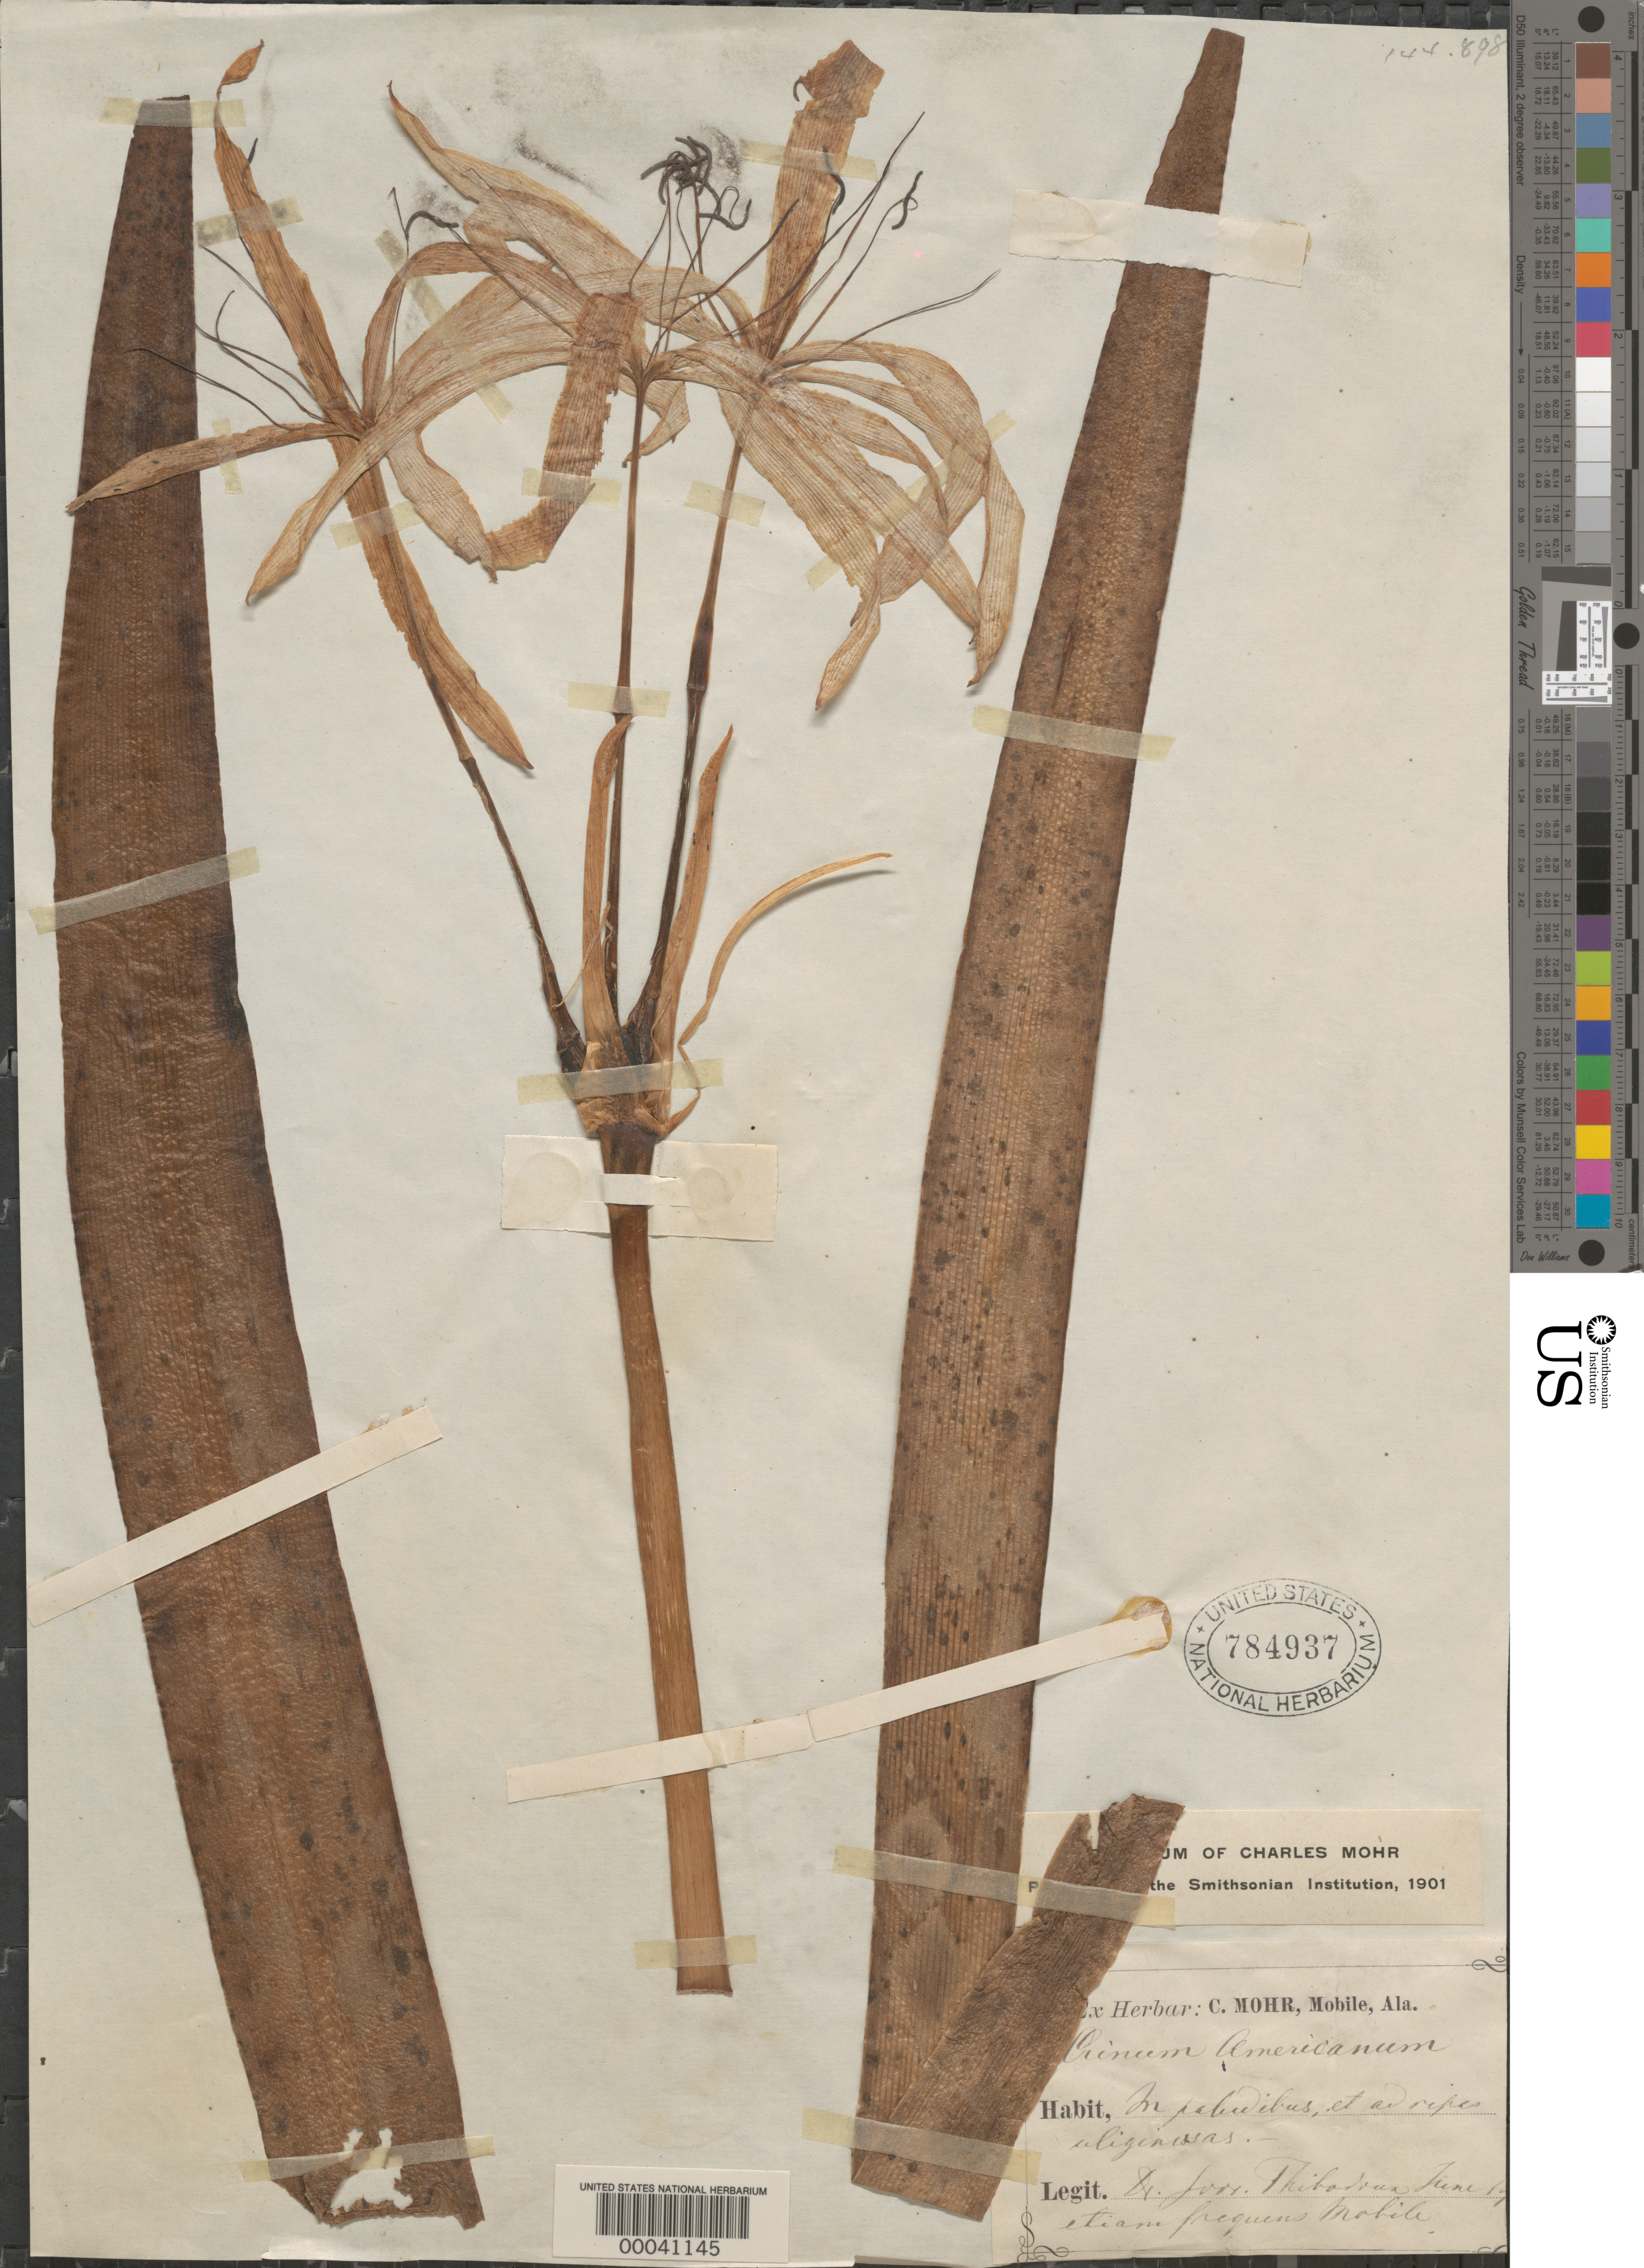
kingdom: Plantae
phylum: Tracheophyta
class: Liliopsida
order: Asparagales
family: Amaryllidaceae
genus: Crinum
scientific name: Crinum americanum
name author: L.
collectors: J. Thibodrun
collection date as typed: Jun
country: United States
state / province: Alabama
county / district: Mobile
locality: Mobile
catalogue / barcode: US 784937